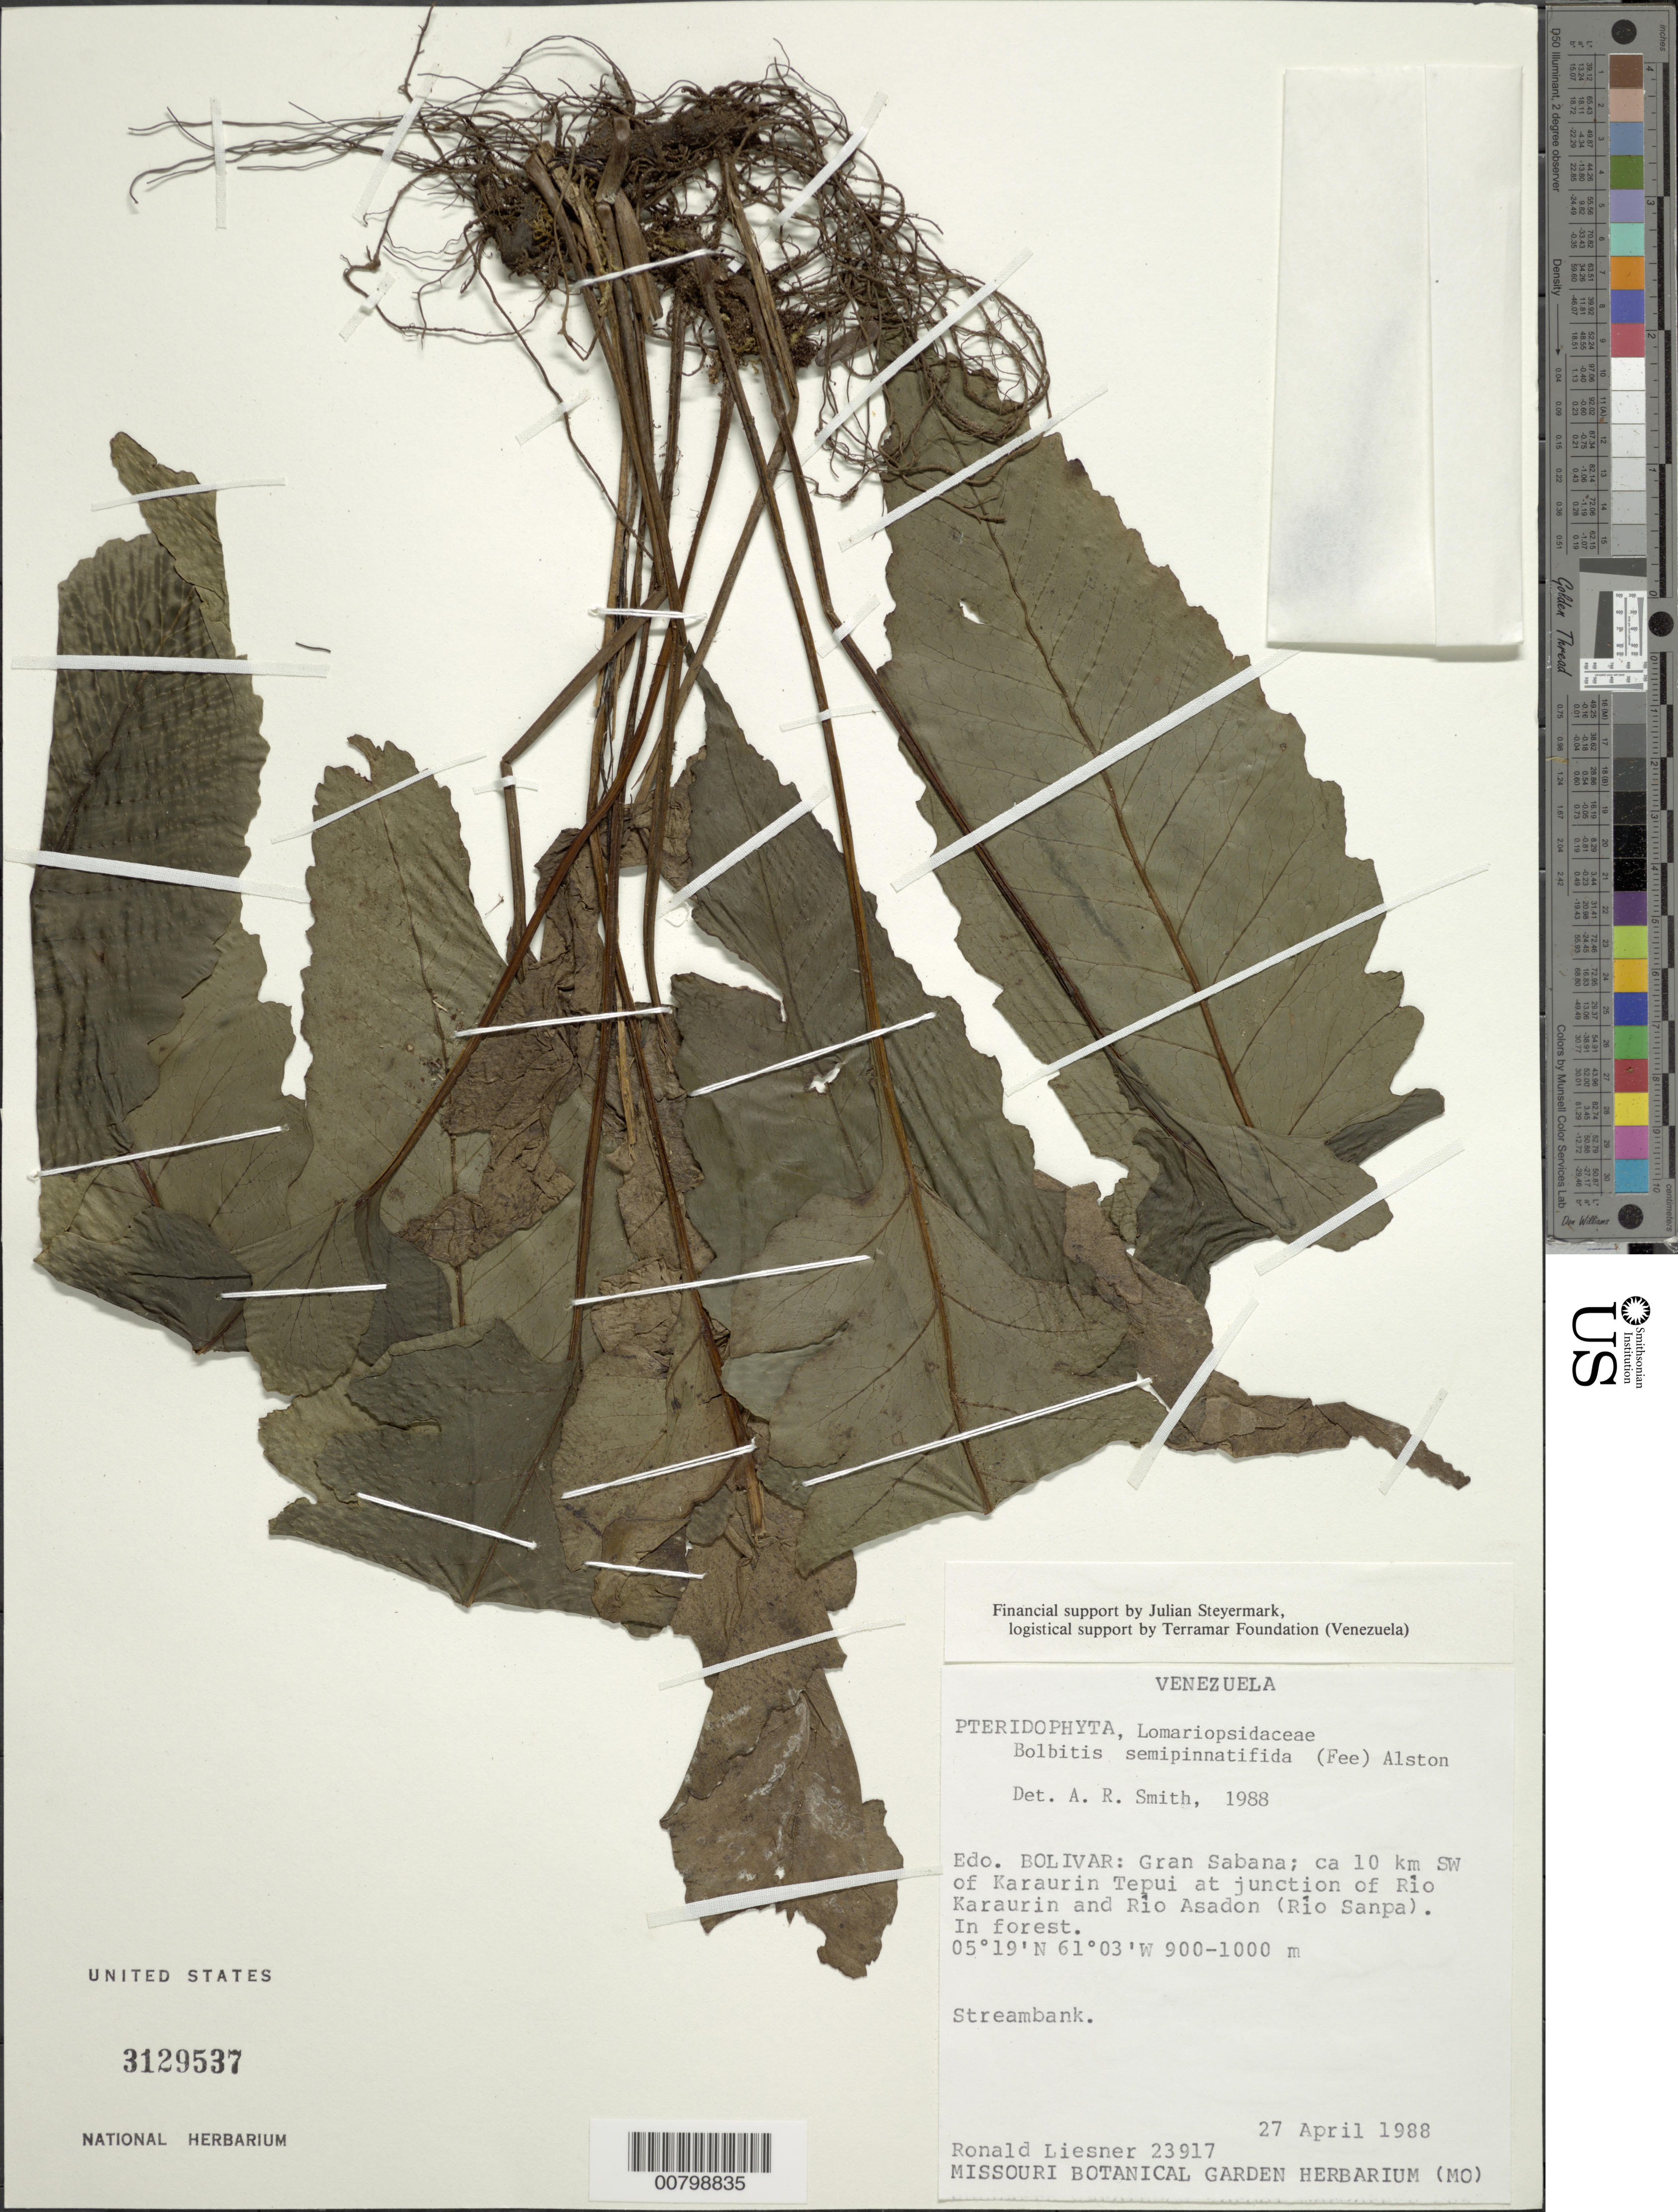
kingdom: Plantae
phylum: Tracheophyta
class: Polypodiopsida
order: Polypodiales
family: Dryopteridaceae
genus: Bolbitis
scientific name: Bolbitis semipinnatifida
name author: (Fée) Alston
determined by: Smith, Alan R., (UC)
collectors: R. L. Liesner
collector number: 23917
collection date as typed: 27-Apr-88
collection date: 1988-04-27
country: Venezuela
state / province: Bolívar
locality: Gran Sabana, ca 10 km SW of Karaurin tepuí at junction of Río Karaurin and Río Asadon (Río Sanpa)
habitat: Forest, streambank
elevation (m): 900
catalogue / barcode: US 3129537